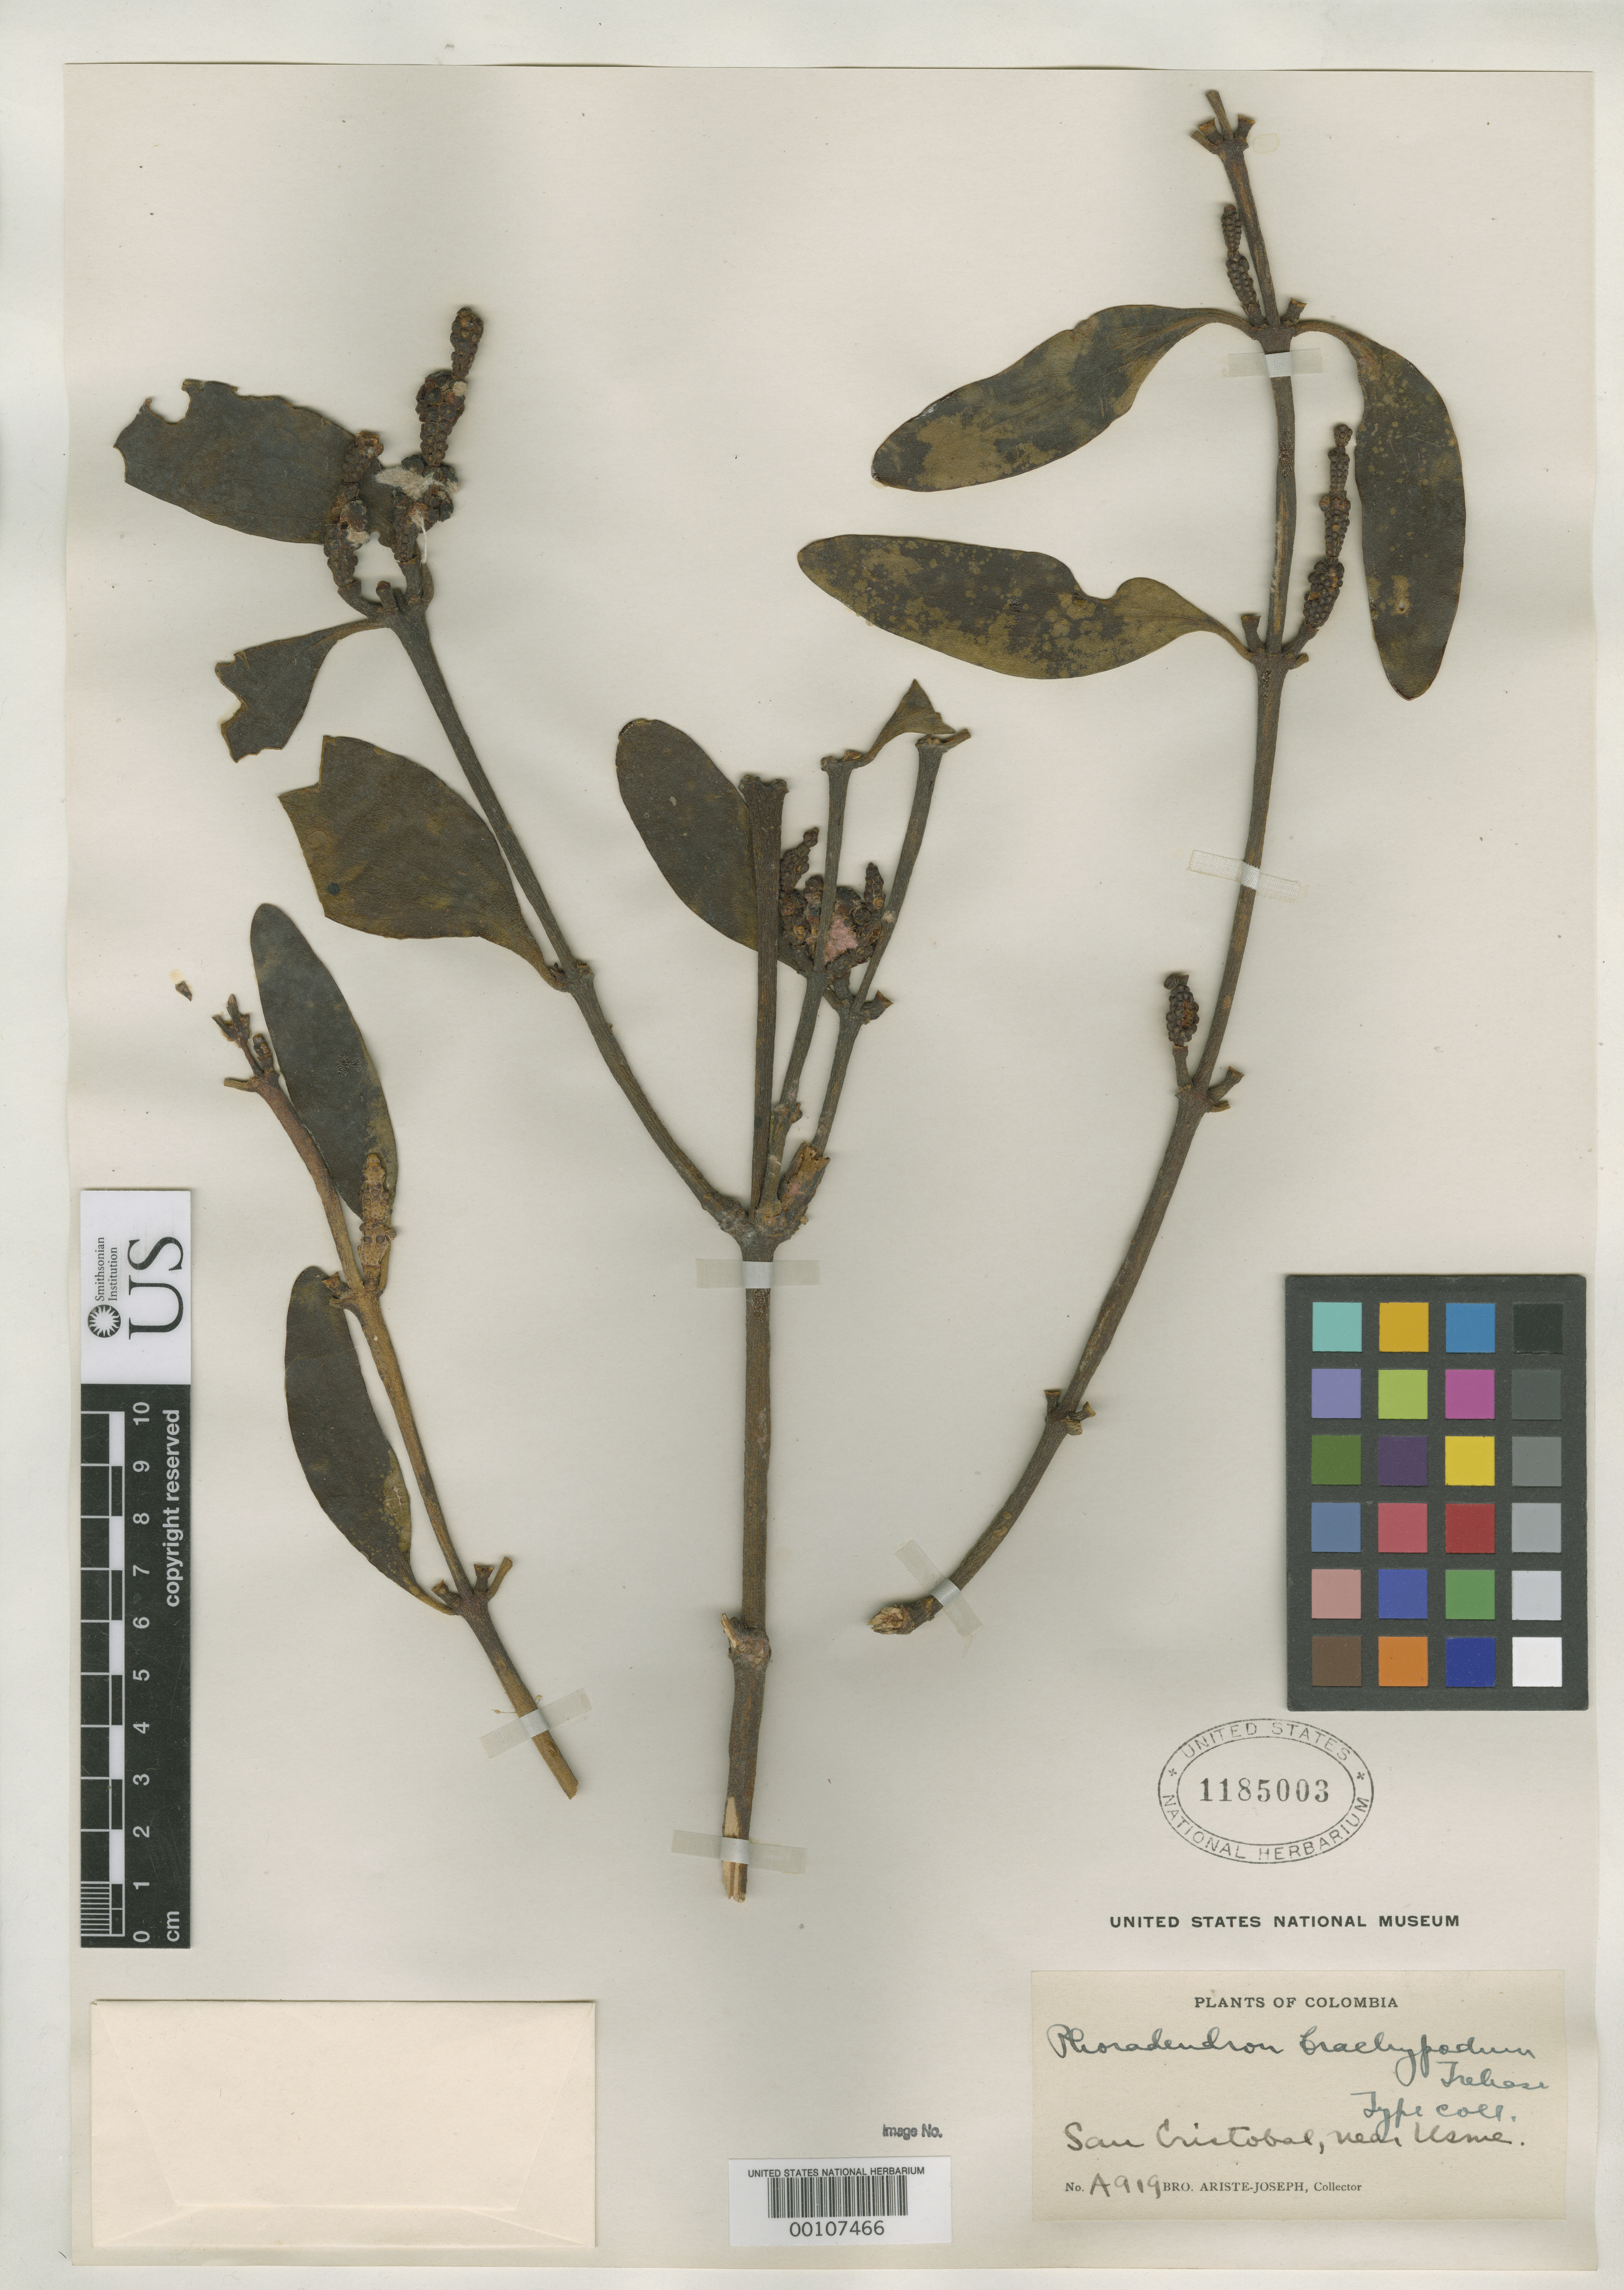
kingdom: Plantae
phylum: Tracheophyta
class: Magnoliopsida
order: Santalales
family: Viscaceae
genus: Phoradendron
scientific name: Phoradendron brachypodum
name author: Trel.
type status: Type Collection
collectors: Bro. Ariste-Joseph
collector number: A 919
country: Colombia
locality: San Cristobal.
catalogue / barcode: US 1185003